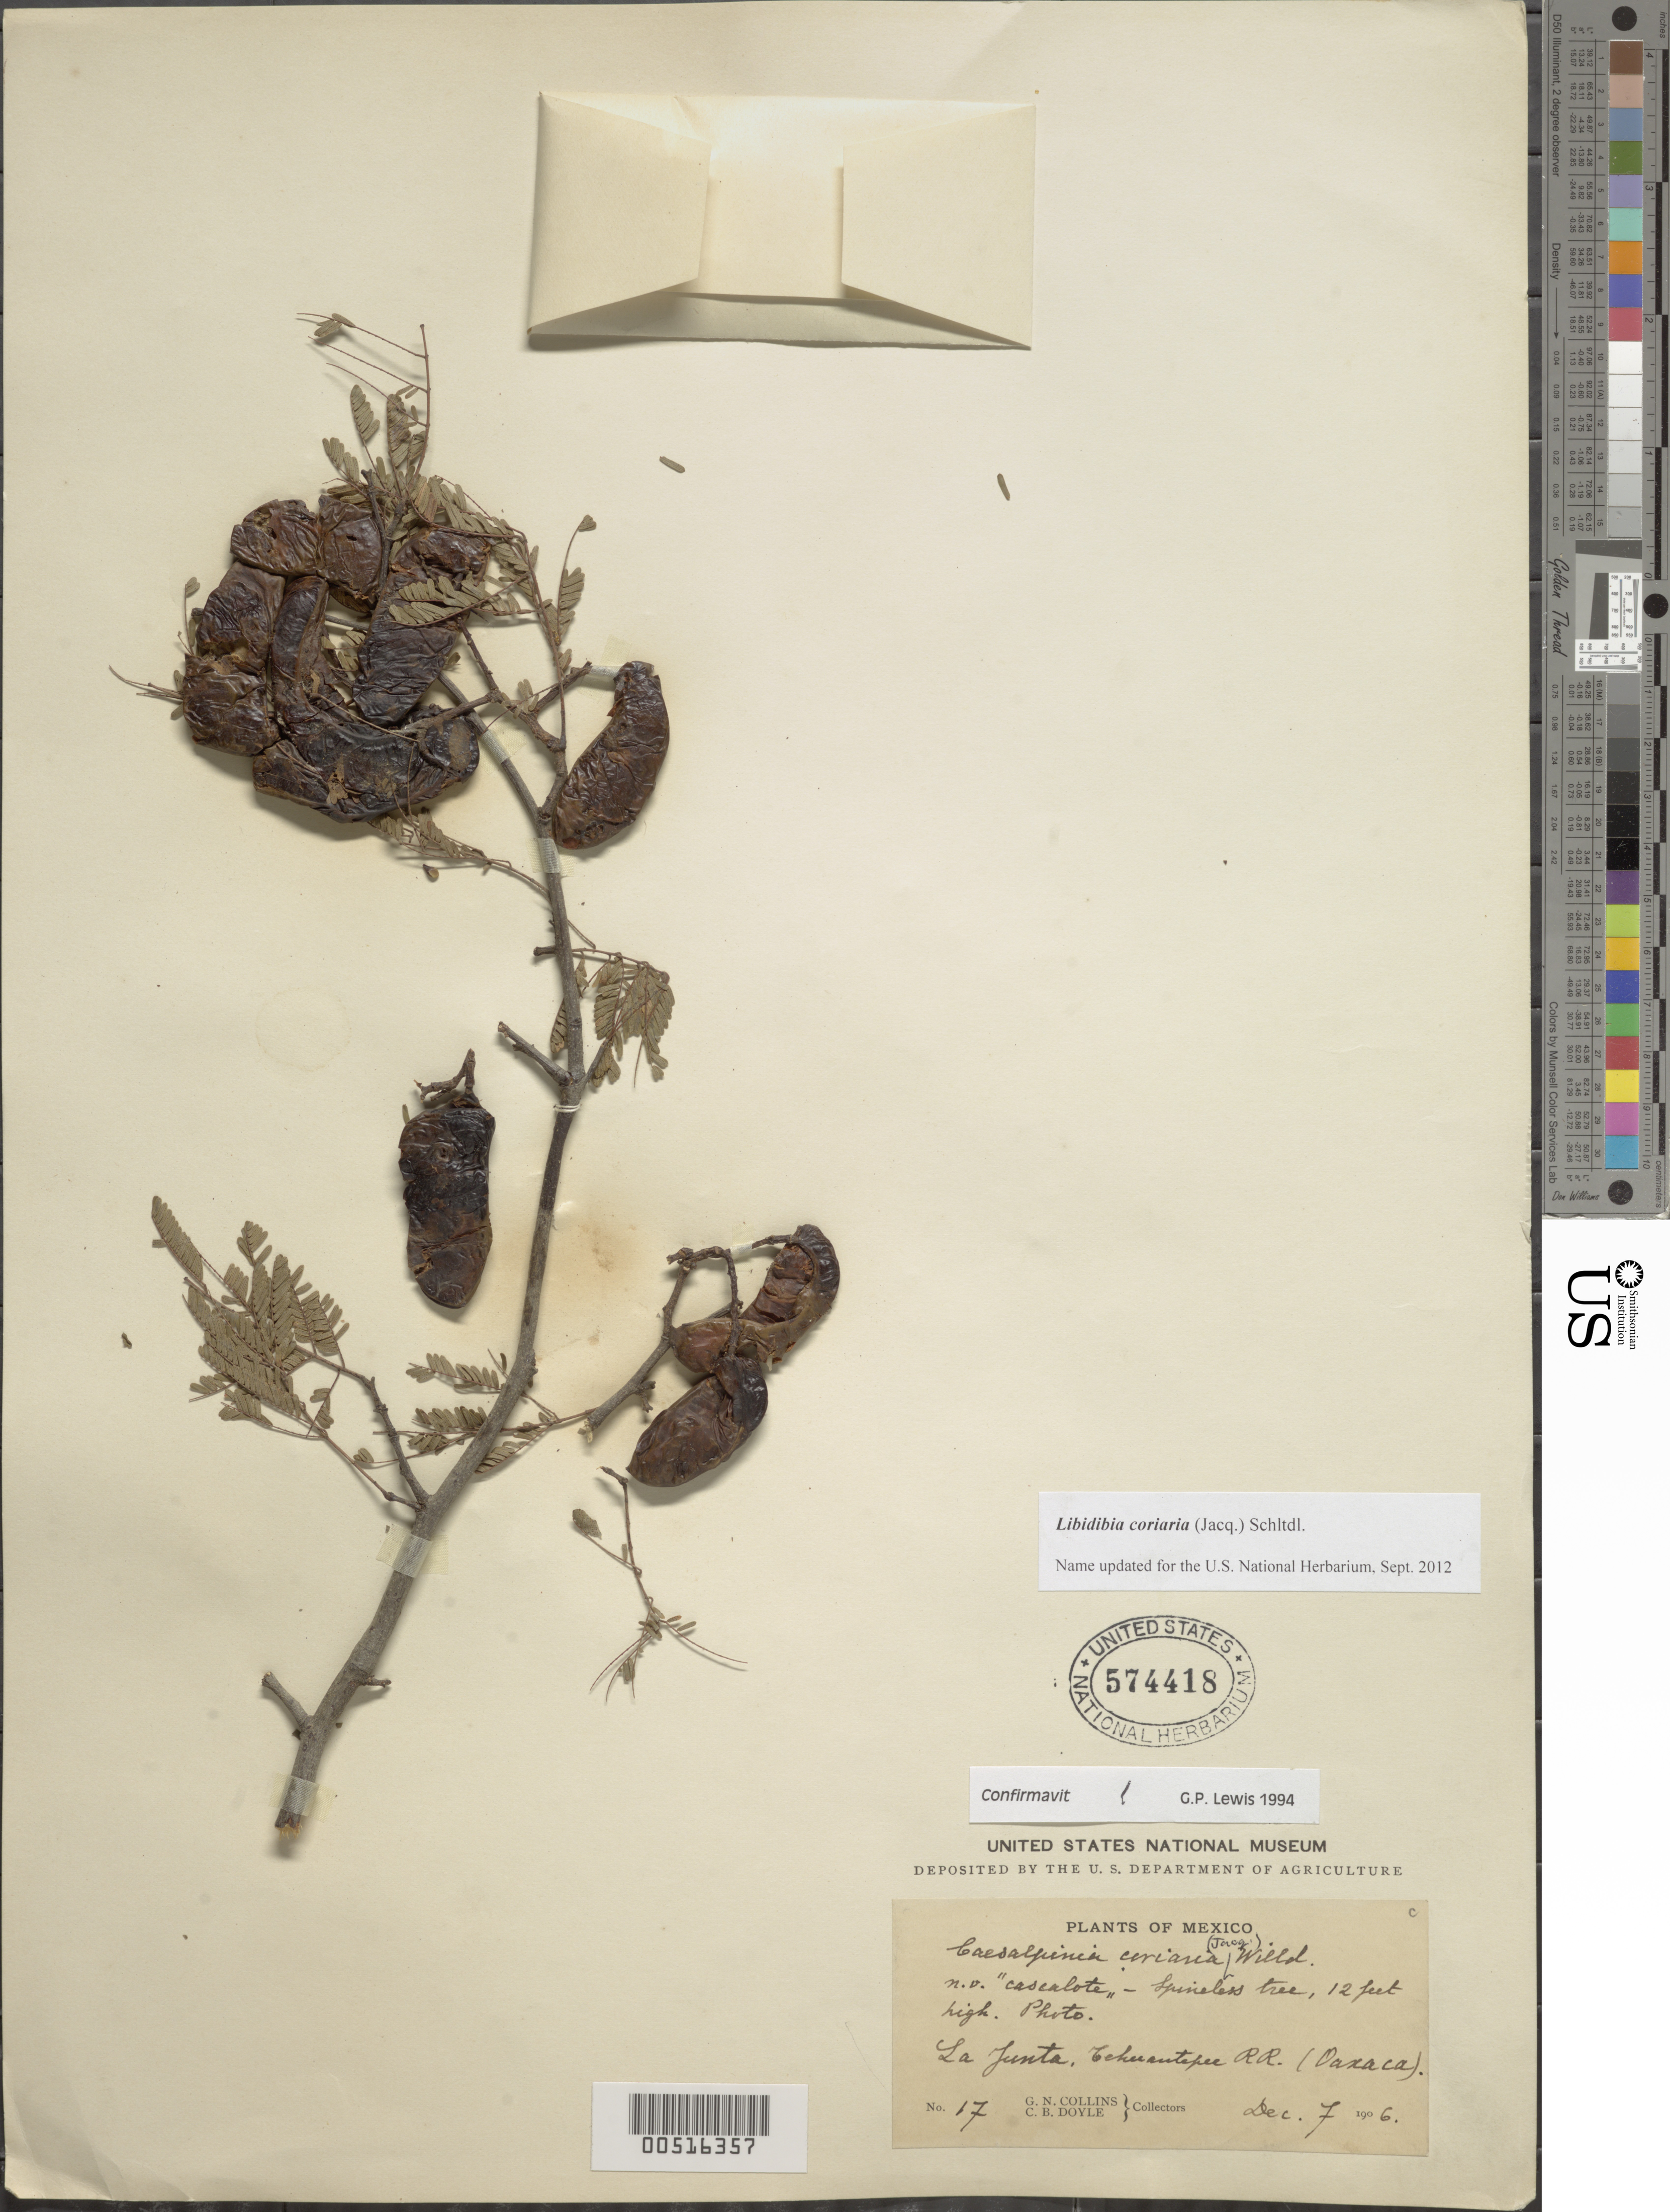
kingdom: Plantae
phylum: Tracheophyta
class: Magnoliopsida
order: Fabales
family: Fabaceae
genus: Libidibia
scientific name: Libidibia coriaria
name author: (Jacq.) Schltdl.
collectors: G. Collins & C. Doyle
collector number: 17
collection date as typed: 07 Dec 1906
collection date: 1906-12-07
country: Mexico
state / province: Oaxaca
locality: La junta, Tehuantepec railroad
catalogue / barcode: US 574418